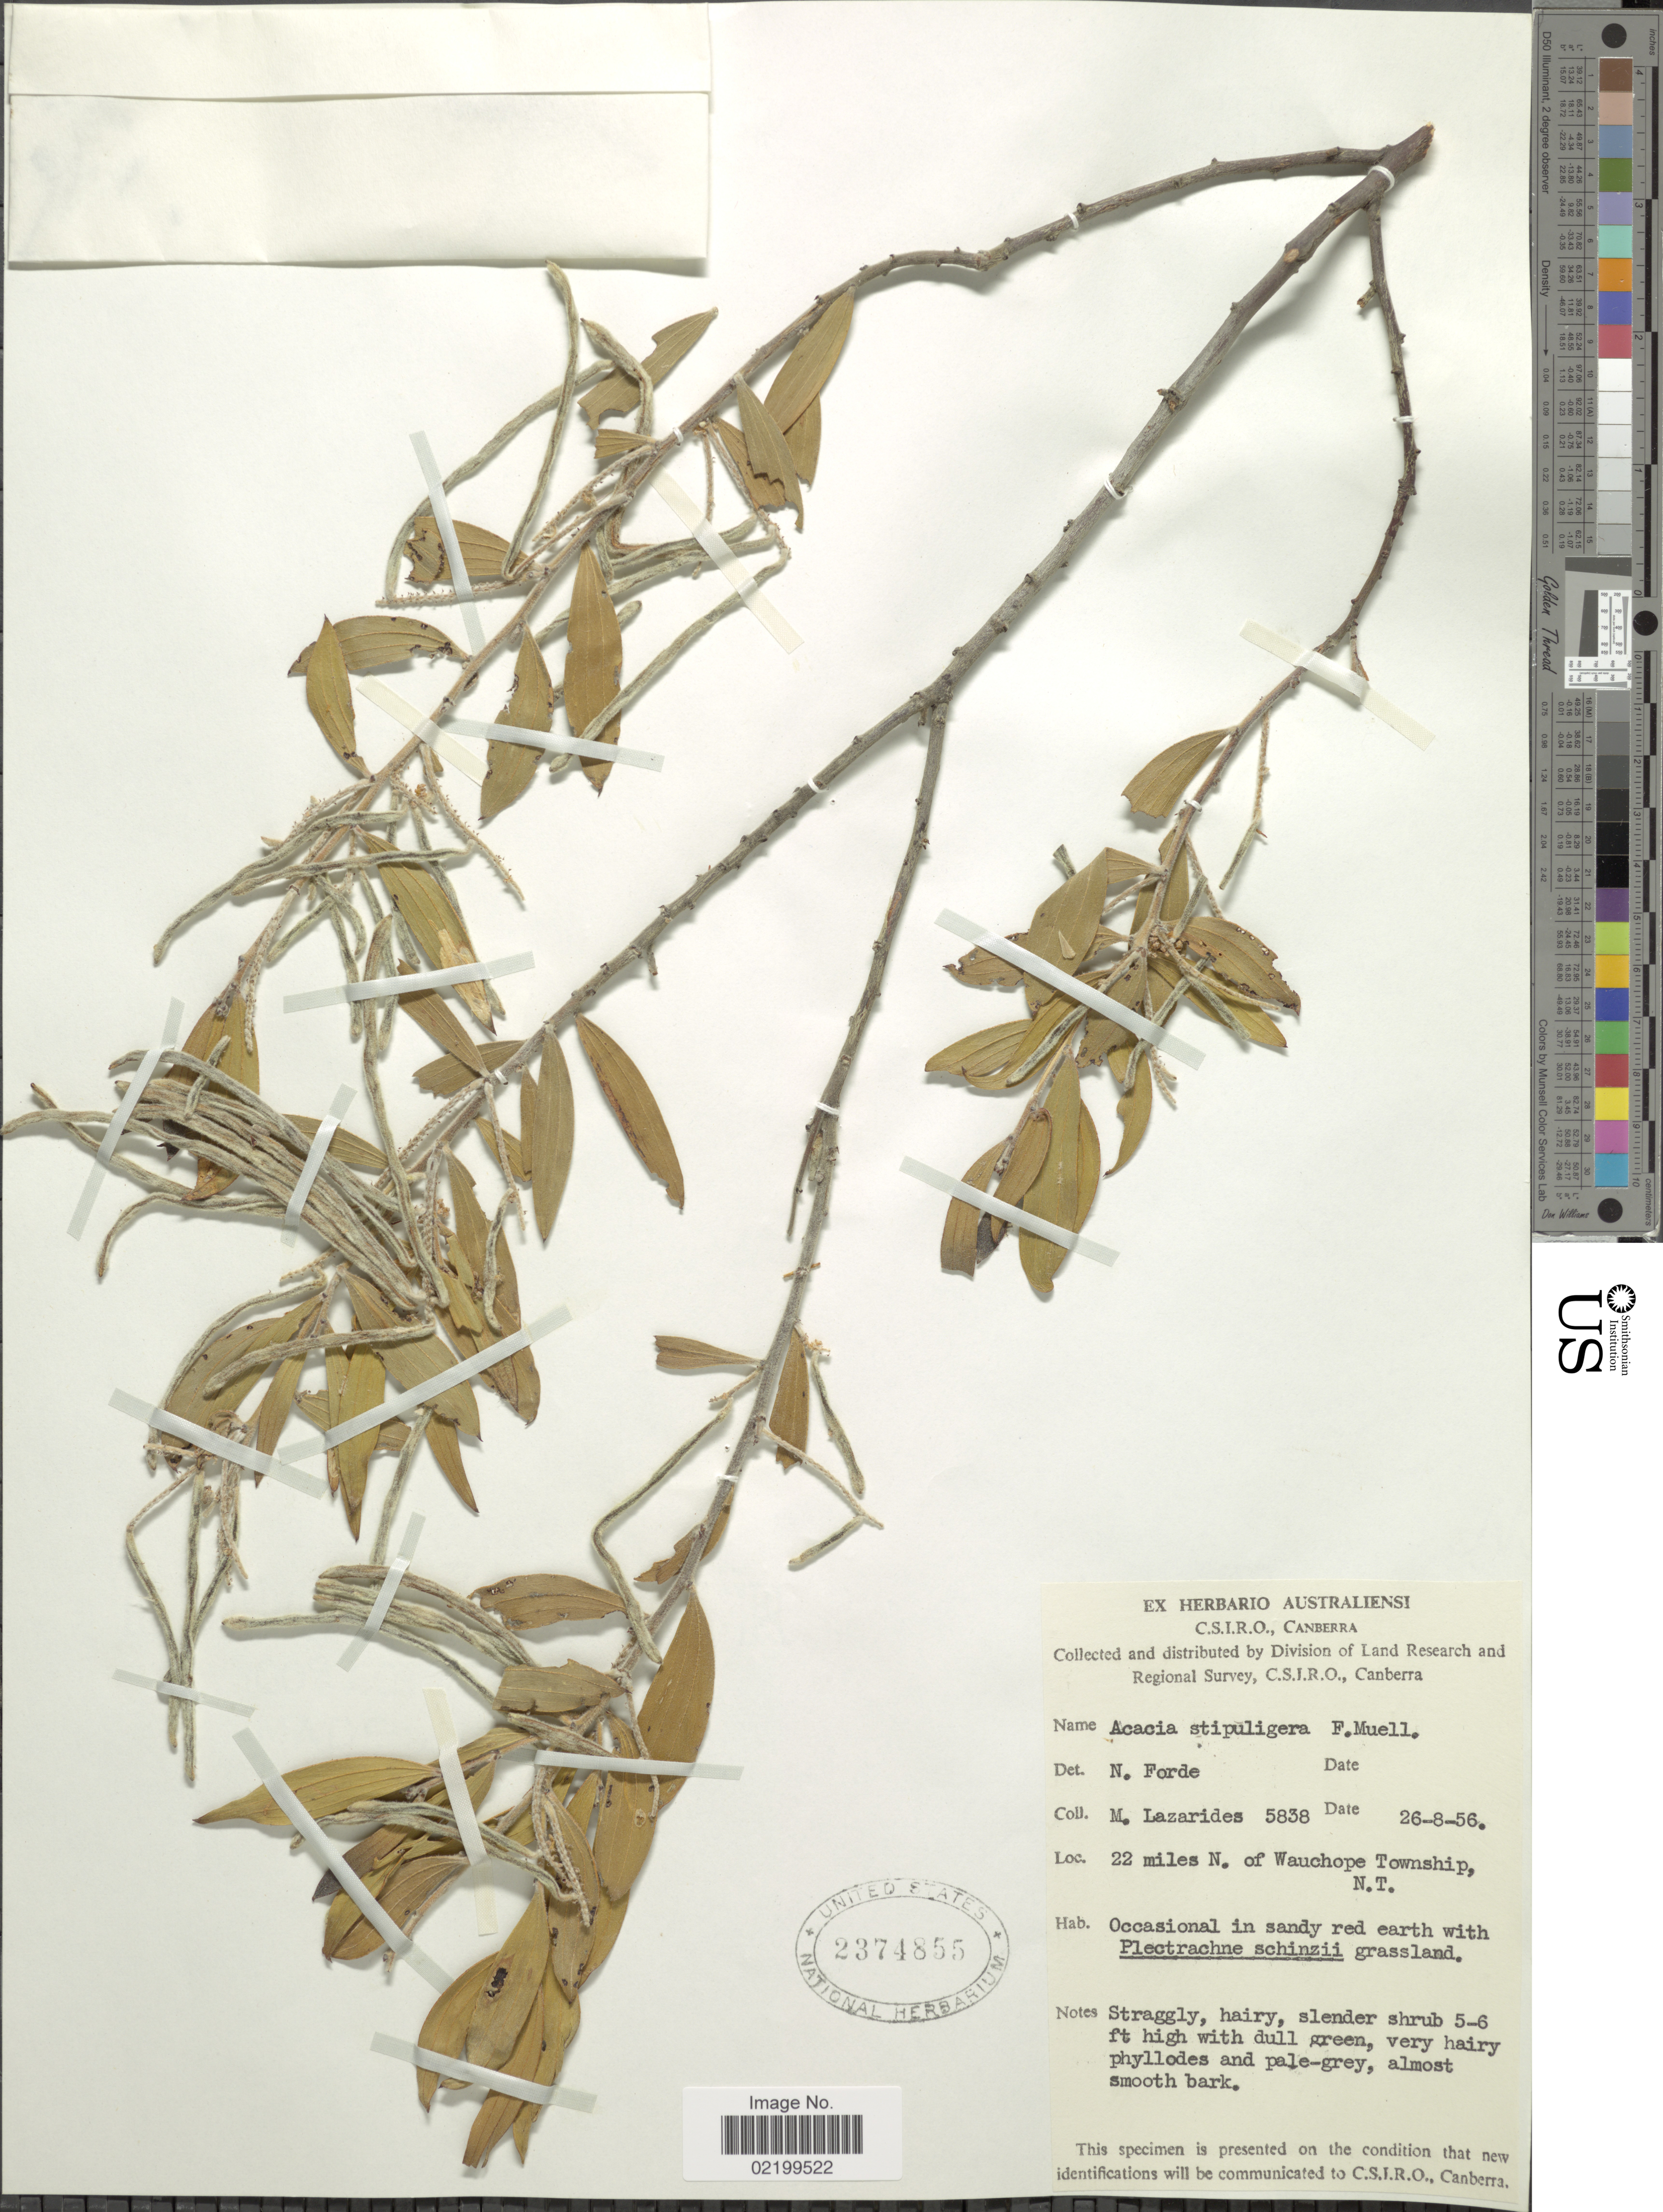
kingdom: Plantae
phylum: Tracheophyta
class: Magnoliopsida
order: Fabales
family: Fabaceae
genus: Acacia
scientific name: Acacia stipuligera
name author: F. Muell.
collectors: M. Lazarides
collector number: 5838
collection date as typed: Transcribed d/m/y: 26/8/56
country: Australia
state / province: Northern Territory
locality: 22 miles N. of Wauchope Township, N.T.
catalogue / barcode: US 2374855